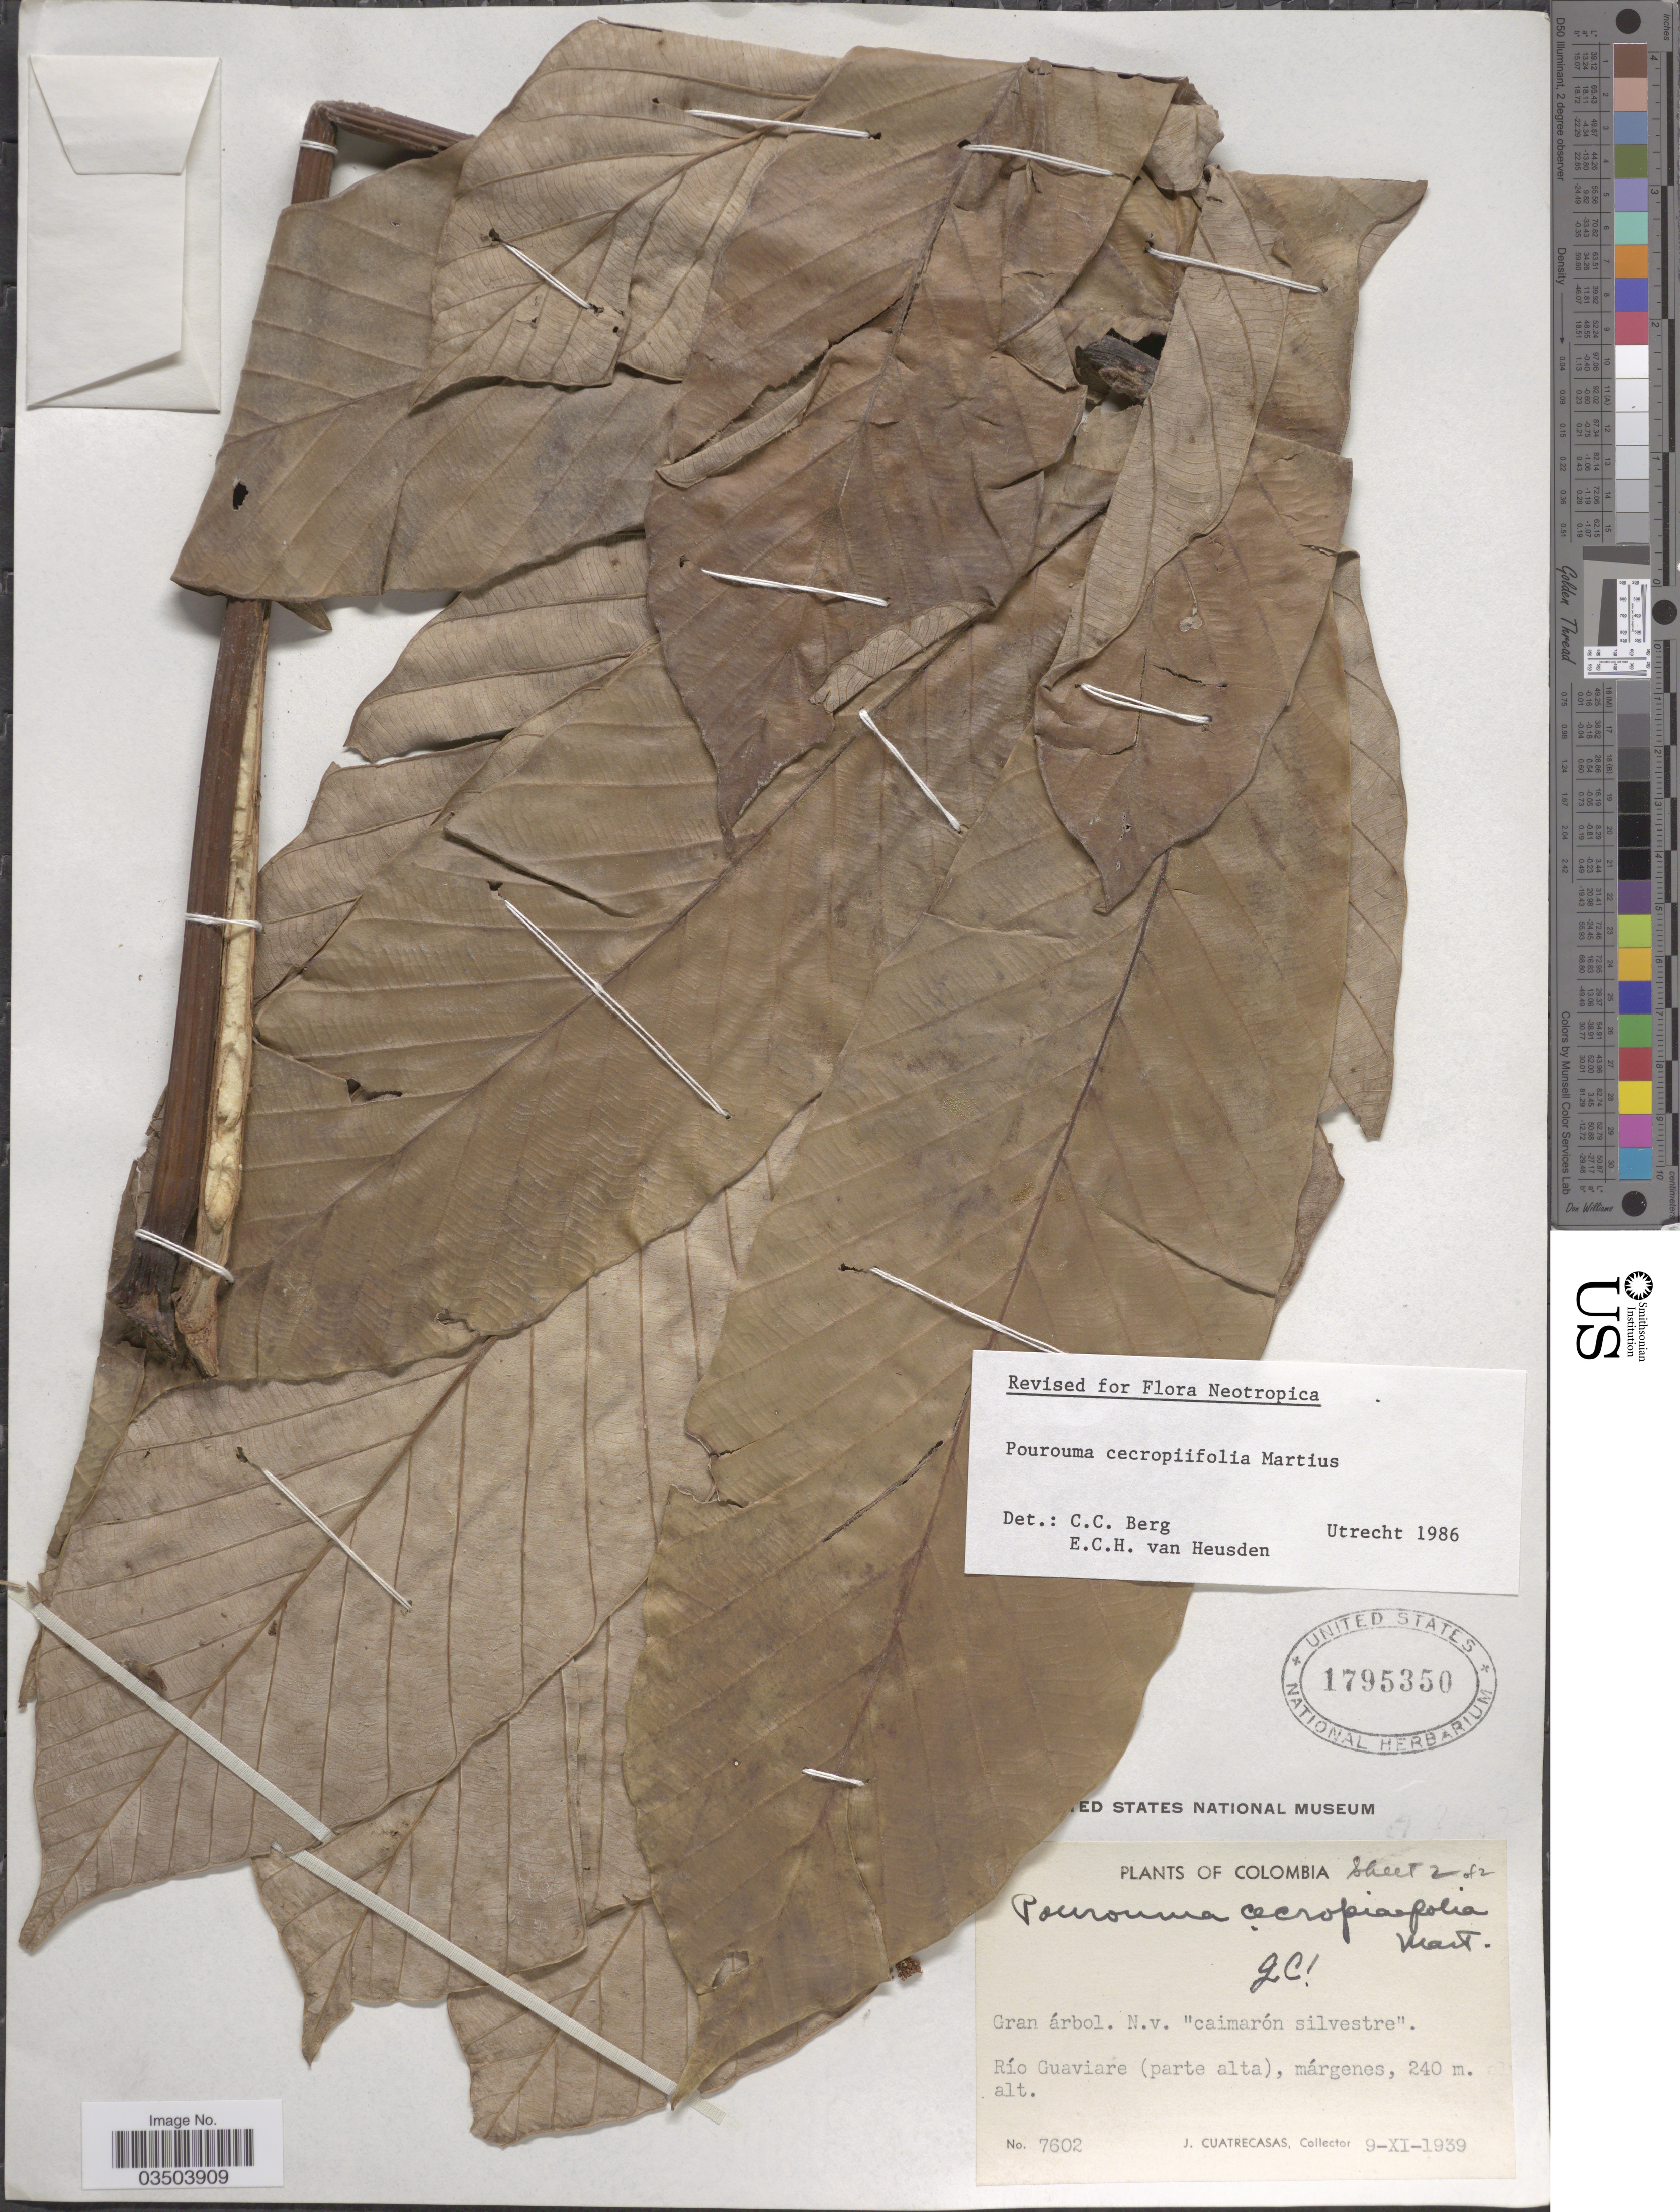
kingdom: Plantae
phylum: Tracheophyta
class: Magnoliopsida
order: Rosales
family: Urticaceae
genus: Pourouma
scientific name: Pourouma cecropiifolia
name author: Mart.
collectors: J. Cuatrecasas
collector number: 7602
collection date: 1939-11-09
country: Colombia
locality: Río Guaviare (parte alta), márgenes.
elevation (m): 240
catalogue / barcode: US 1795350